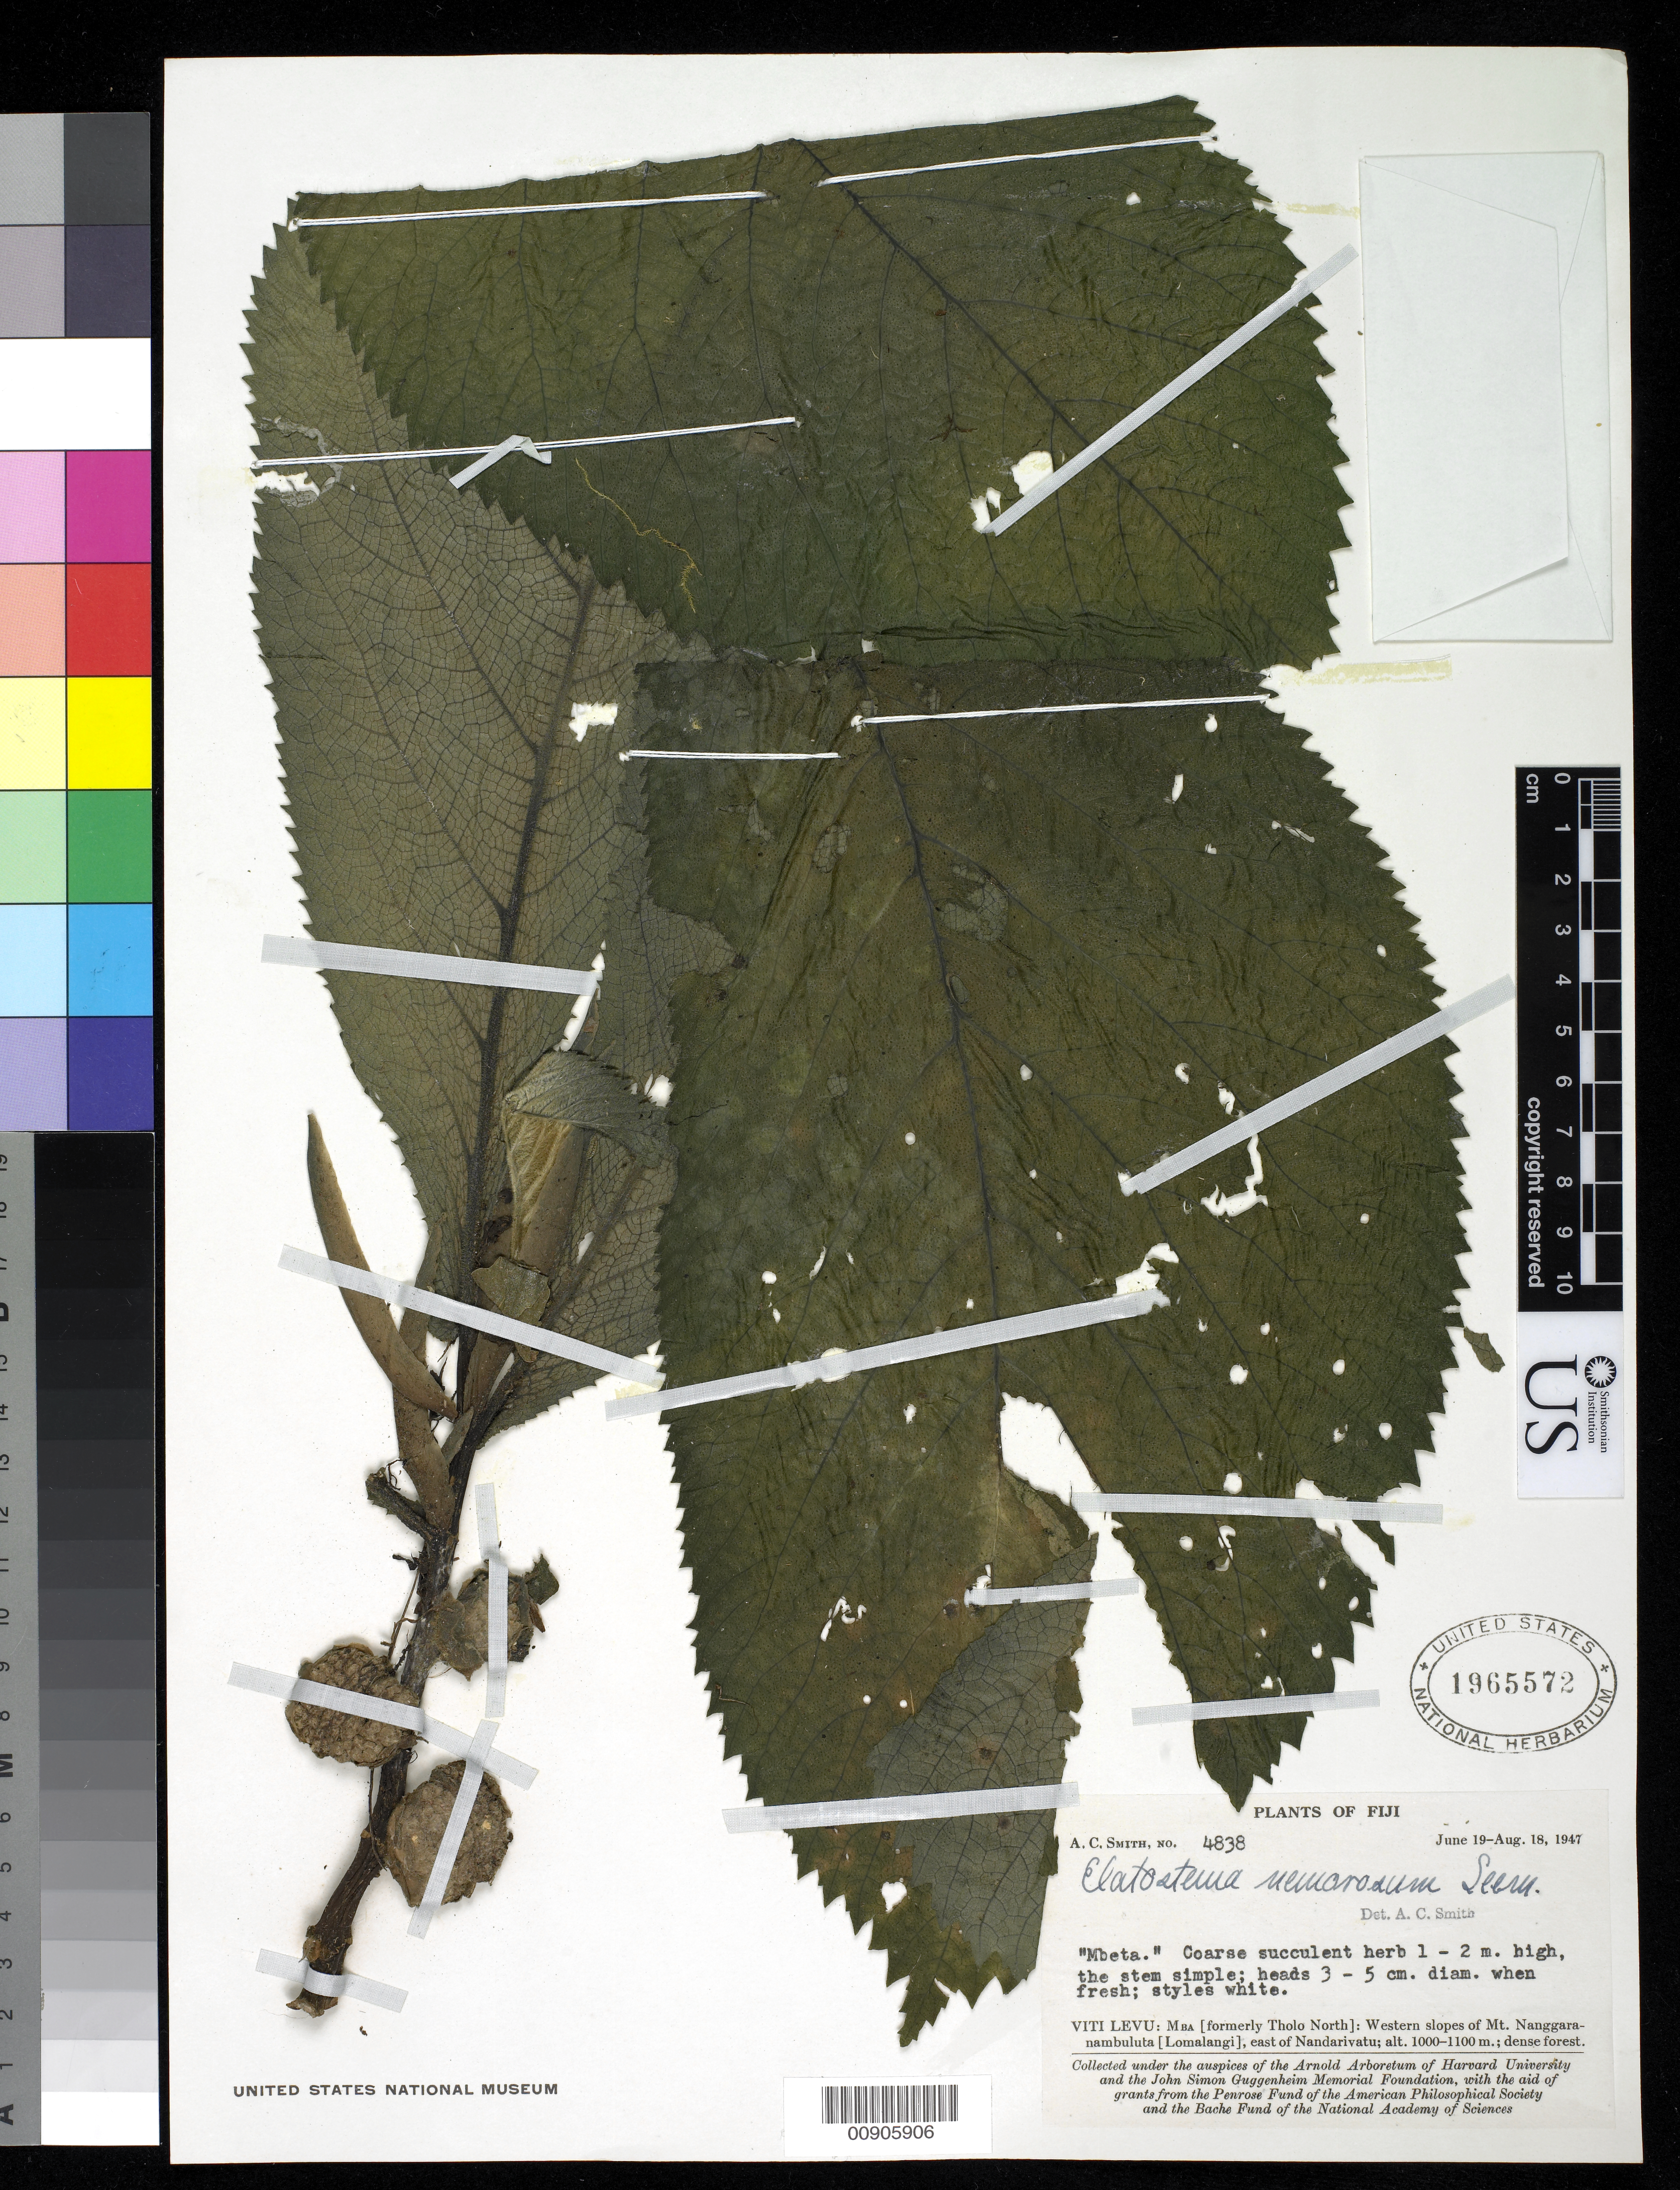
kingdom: Plantae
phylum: Tracheophyta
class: Magnoliopsida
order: Rosales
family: Urticaceae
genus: Elatostema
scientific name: Elatostema nemorosum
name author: Seem.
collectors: C. A. Smith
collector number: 4838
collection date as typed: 19 Jun 1947 to 18 Aug 1947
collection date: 1947-06-19/1947-08-18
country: Fiji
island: Viti Levu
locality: Mba (formerly Tholo North): Western slopes of Mt. Nanggara-nambuluta (Lomalangi), east of Nandarivatu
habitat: dense forest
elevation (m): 1000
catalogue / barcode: US 1965572